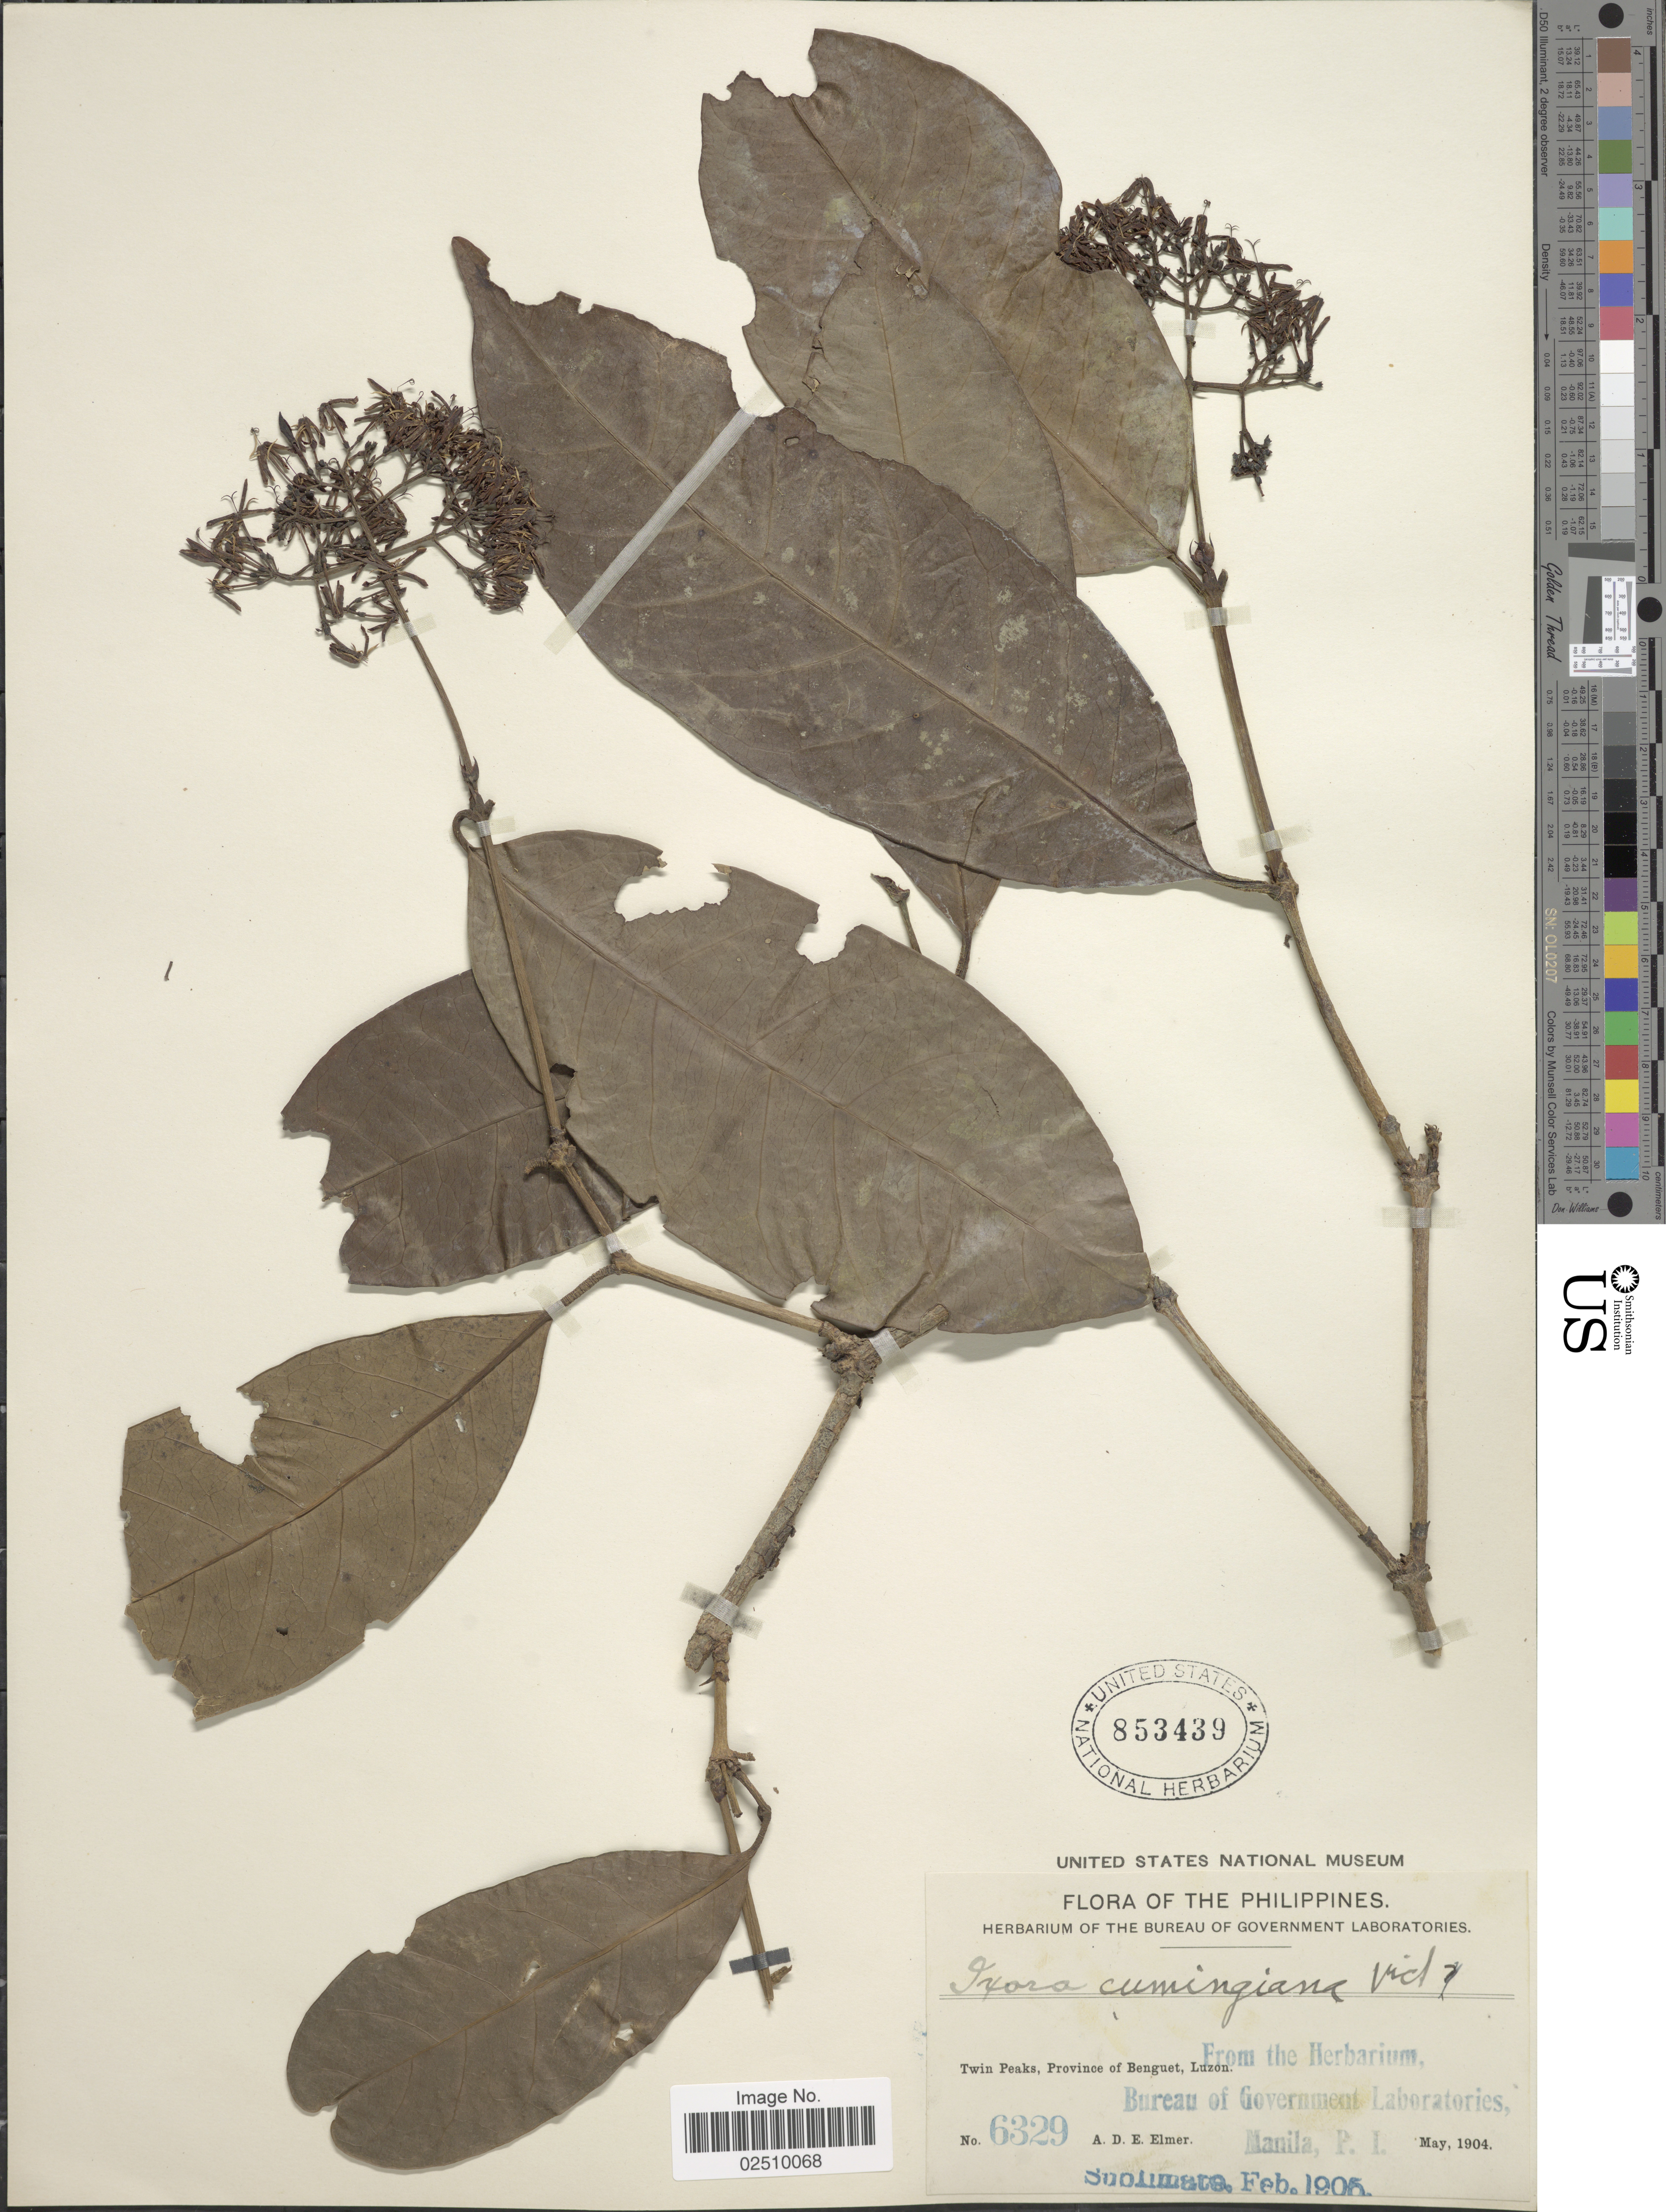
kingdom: Plantae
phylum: Tracheophyta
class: Magnoliopsida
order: Gentianales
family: Rubiaceae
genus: Ixora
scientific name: Ixora cumingiana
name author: S. Vidal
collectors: A. D. E. Elmer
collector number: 6329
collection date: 1904-05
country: Philippines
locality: Twin Peaks, Province of Benguet, Luzon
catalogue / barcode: US 853439